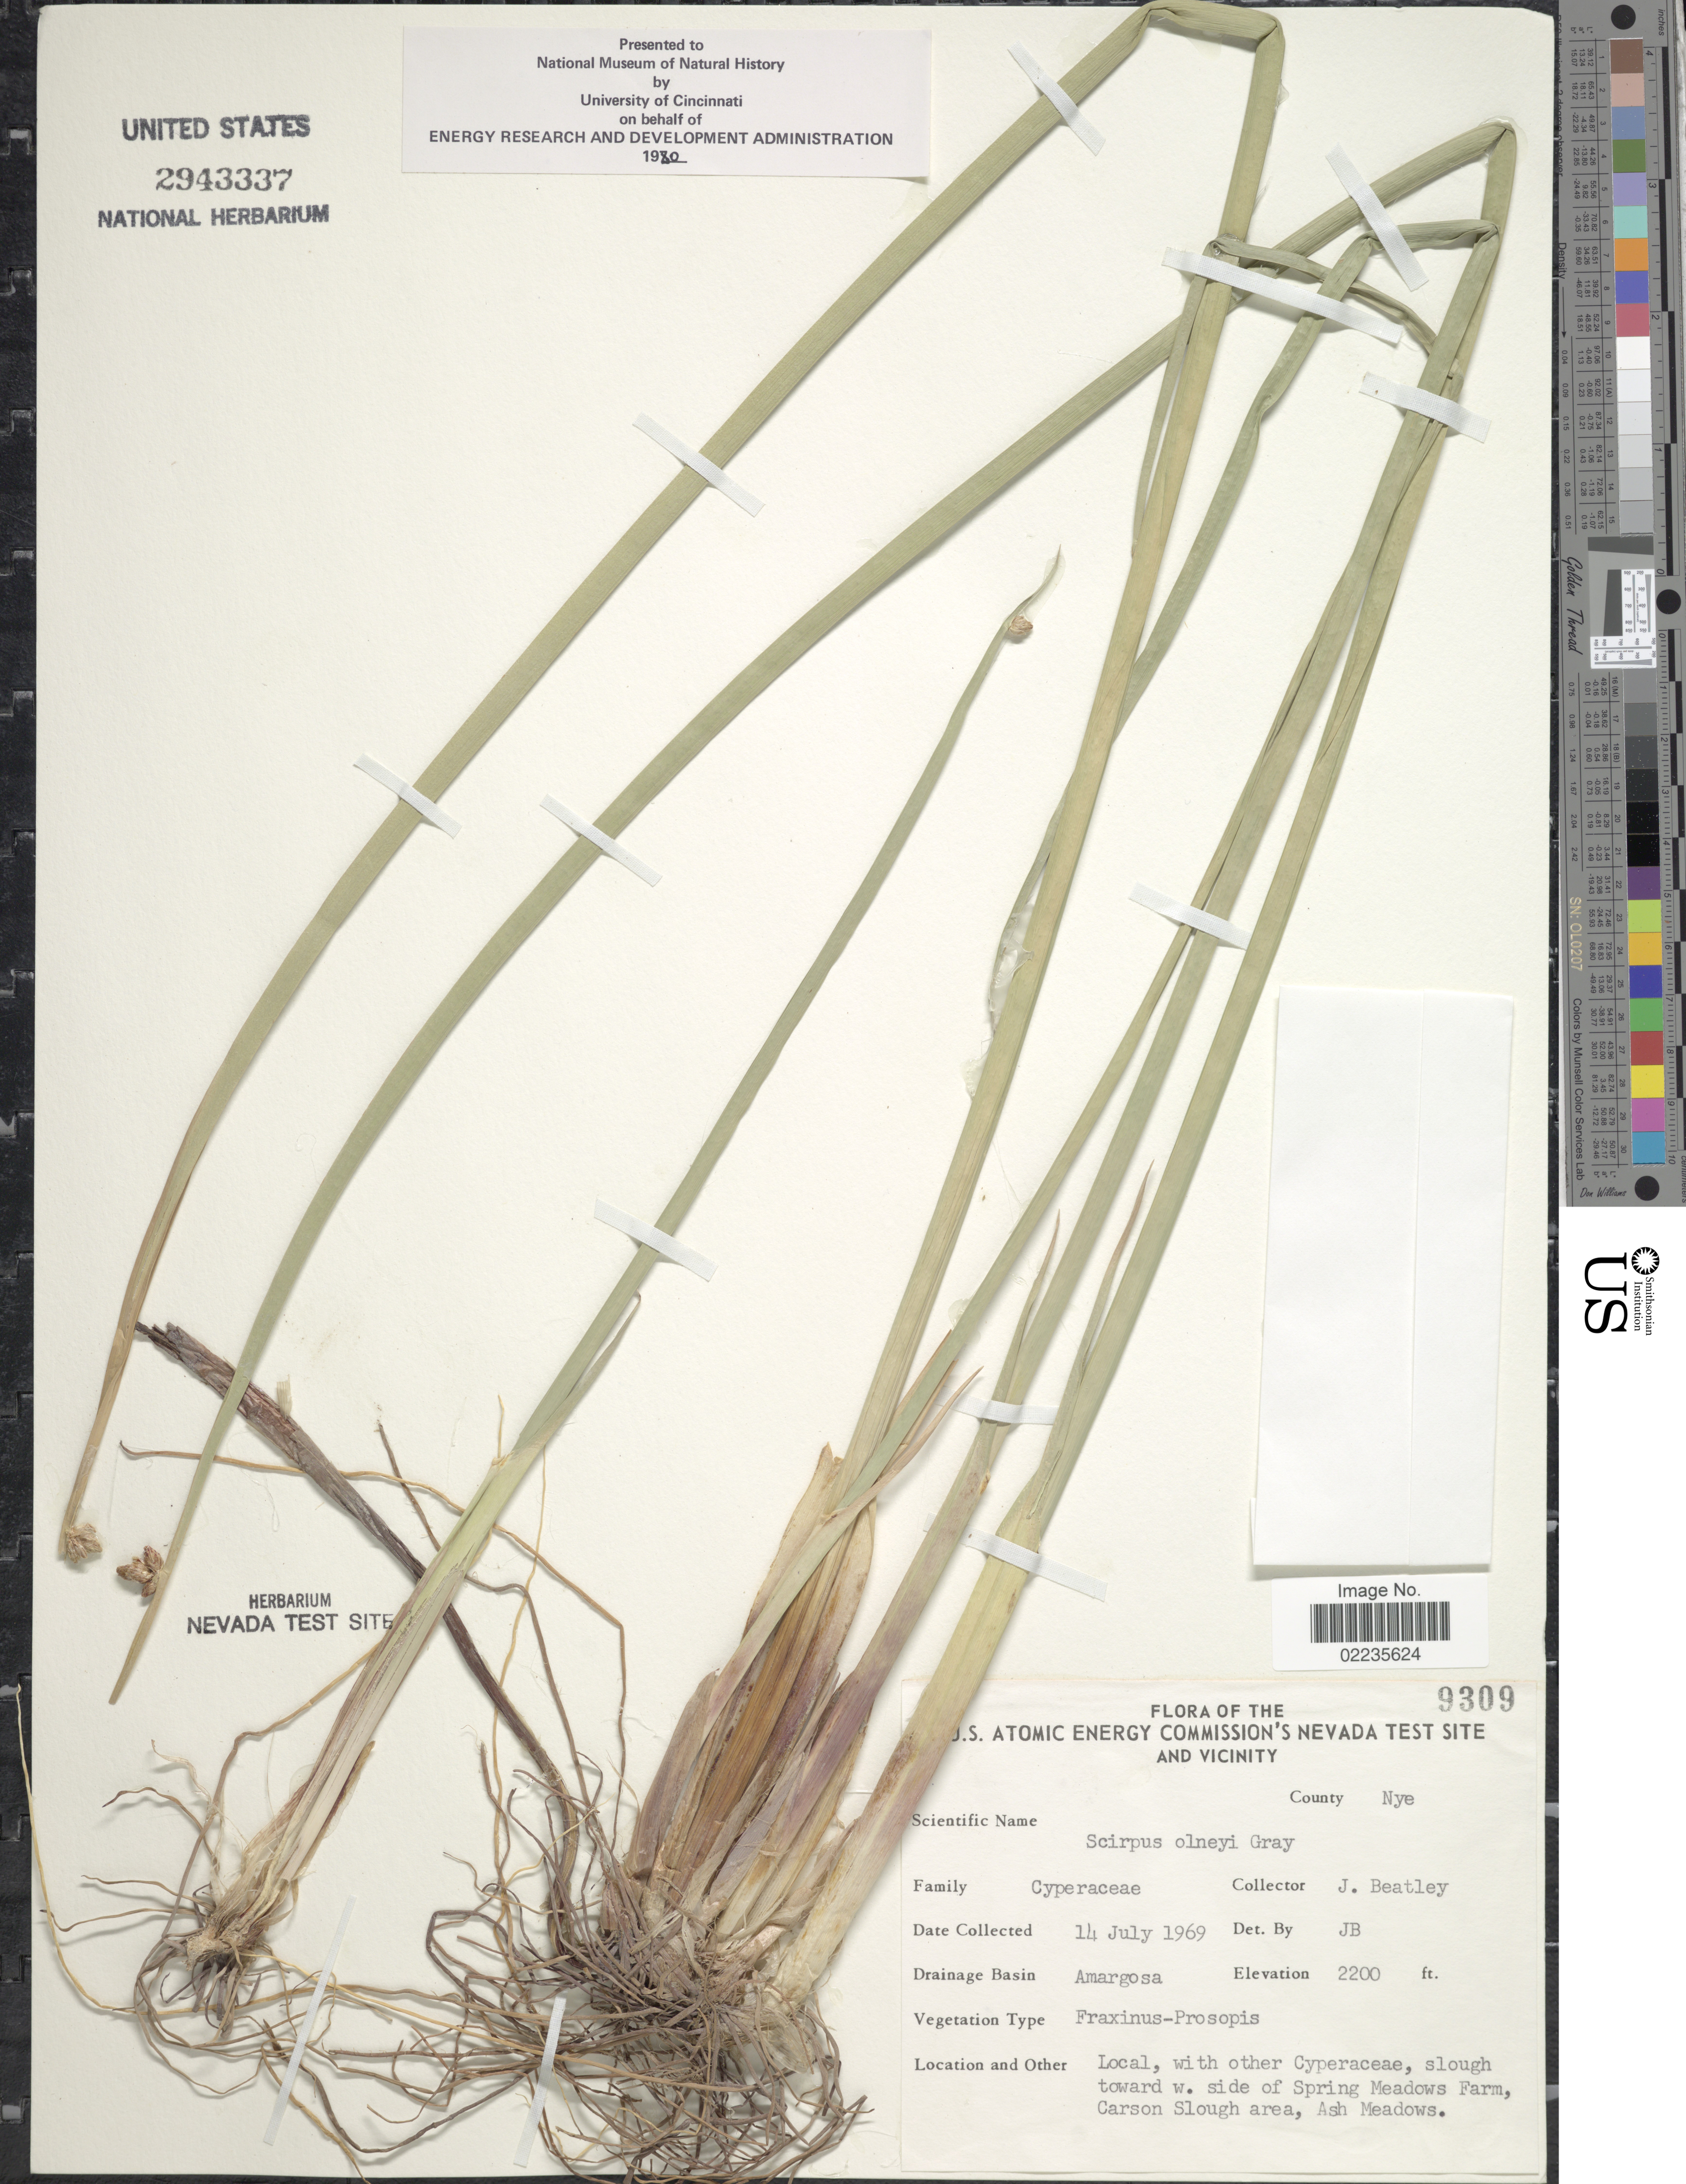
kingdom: Plantae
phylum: Tracheophyta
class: Liliopsida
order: Poales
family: Cyperaceae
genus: Schoenoplectus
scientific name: Schoenoplectus americanus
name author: (Pers.) Volkart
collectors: J. C. Beatley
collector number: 9309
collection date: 1969-07-14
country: United States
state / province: Nevada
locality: U.S. Atomic Energy Commission's Nevada Test Site and Vicinity, Drainage Basin Amargosa, slough toward w. side of Spring Meadows Farm, Carson Slough area, Ash Meadows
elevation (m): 671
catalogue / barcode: US 2943337